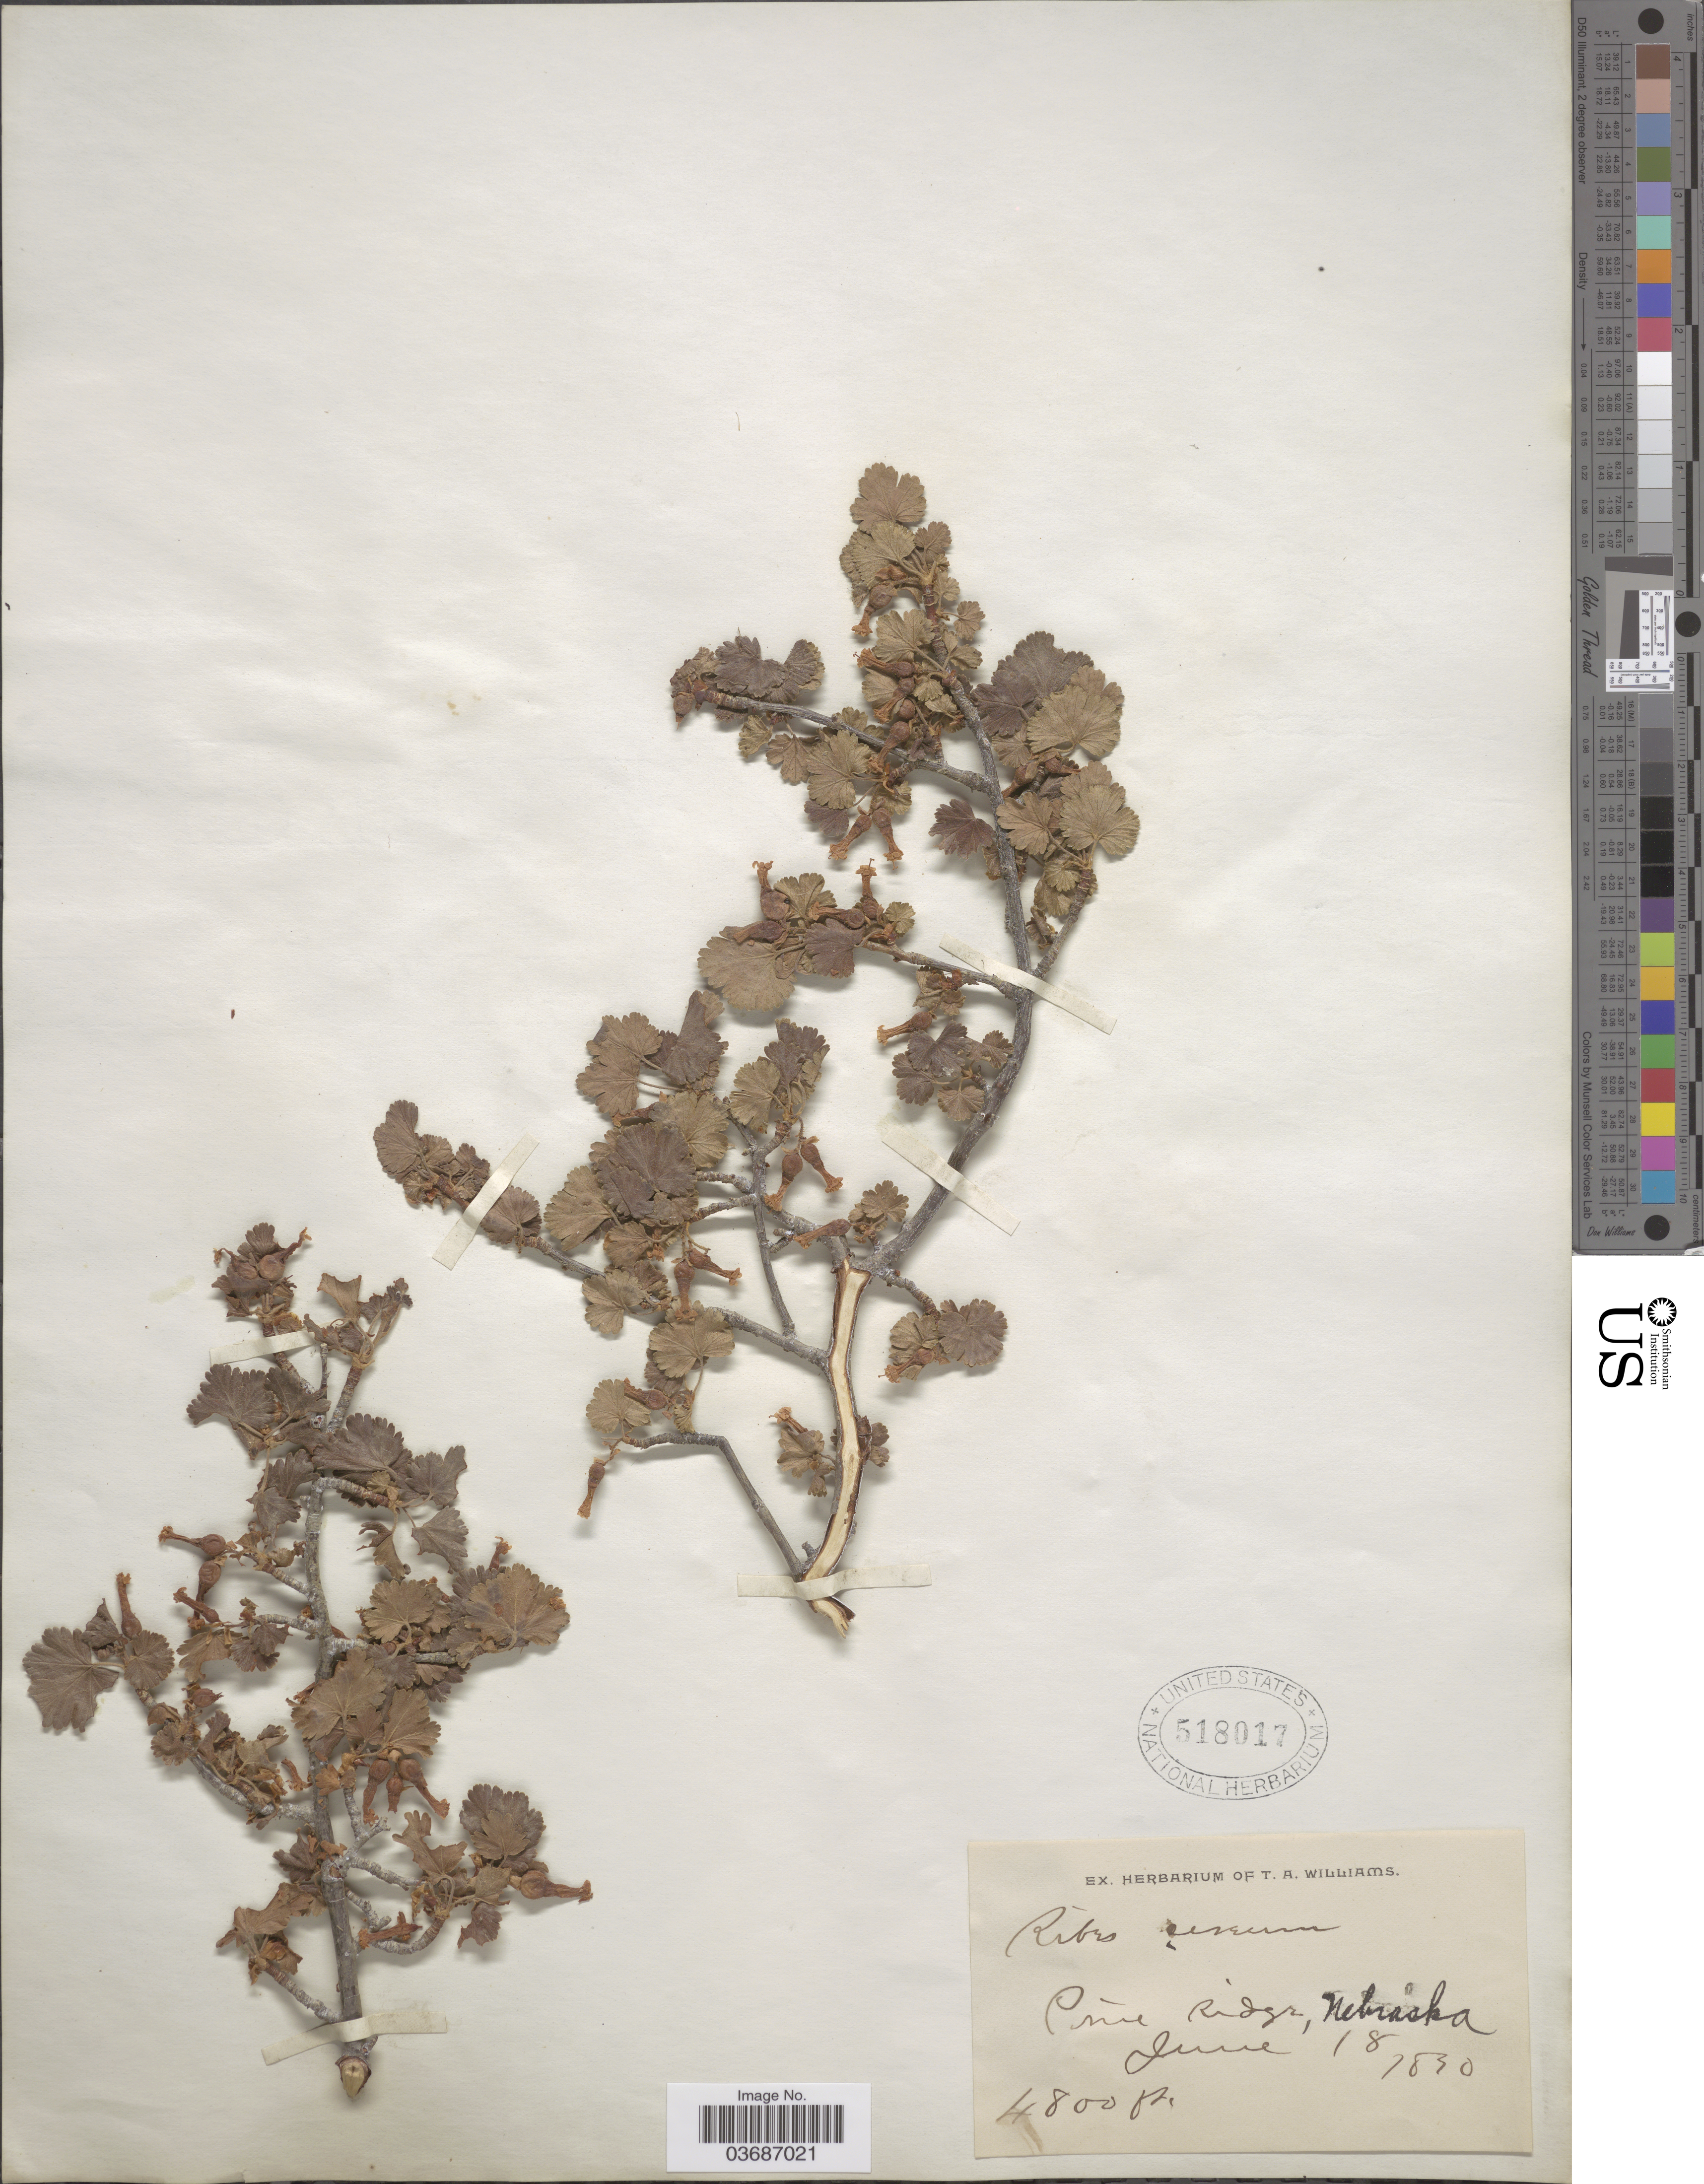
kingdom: Plantae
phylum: Tracheophyta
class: Magnoliopsida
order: Saxifragales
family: Grossulariaceae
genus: Ribes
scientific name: Ribes cereum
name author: Douglas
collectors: ex herb. Thos. A. Williams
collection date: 1830-06-18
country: United States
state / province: Nebraska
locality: Pine Ridge.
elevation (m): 1463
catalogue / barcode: US 518017